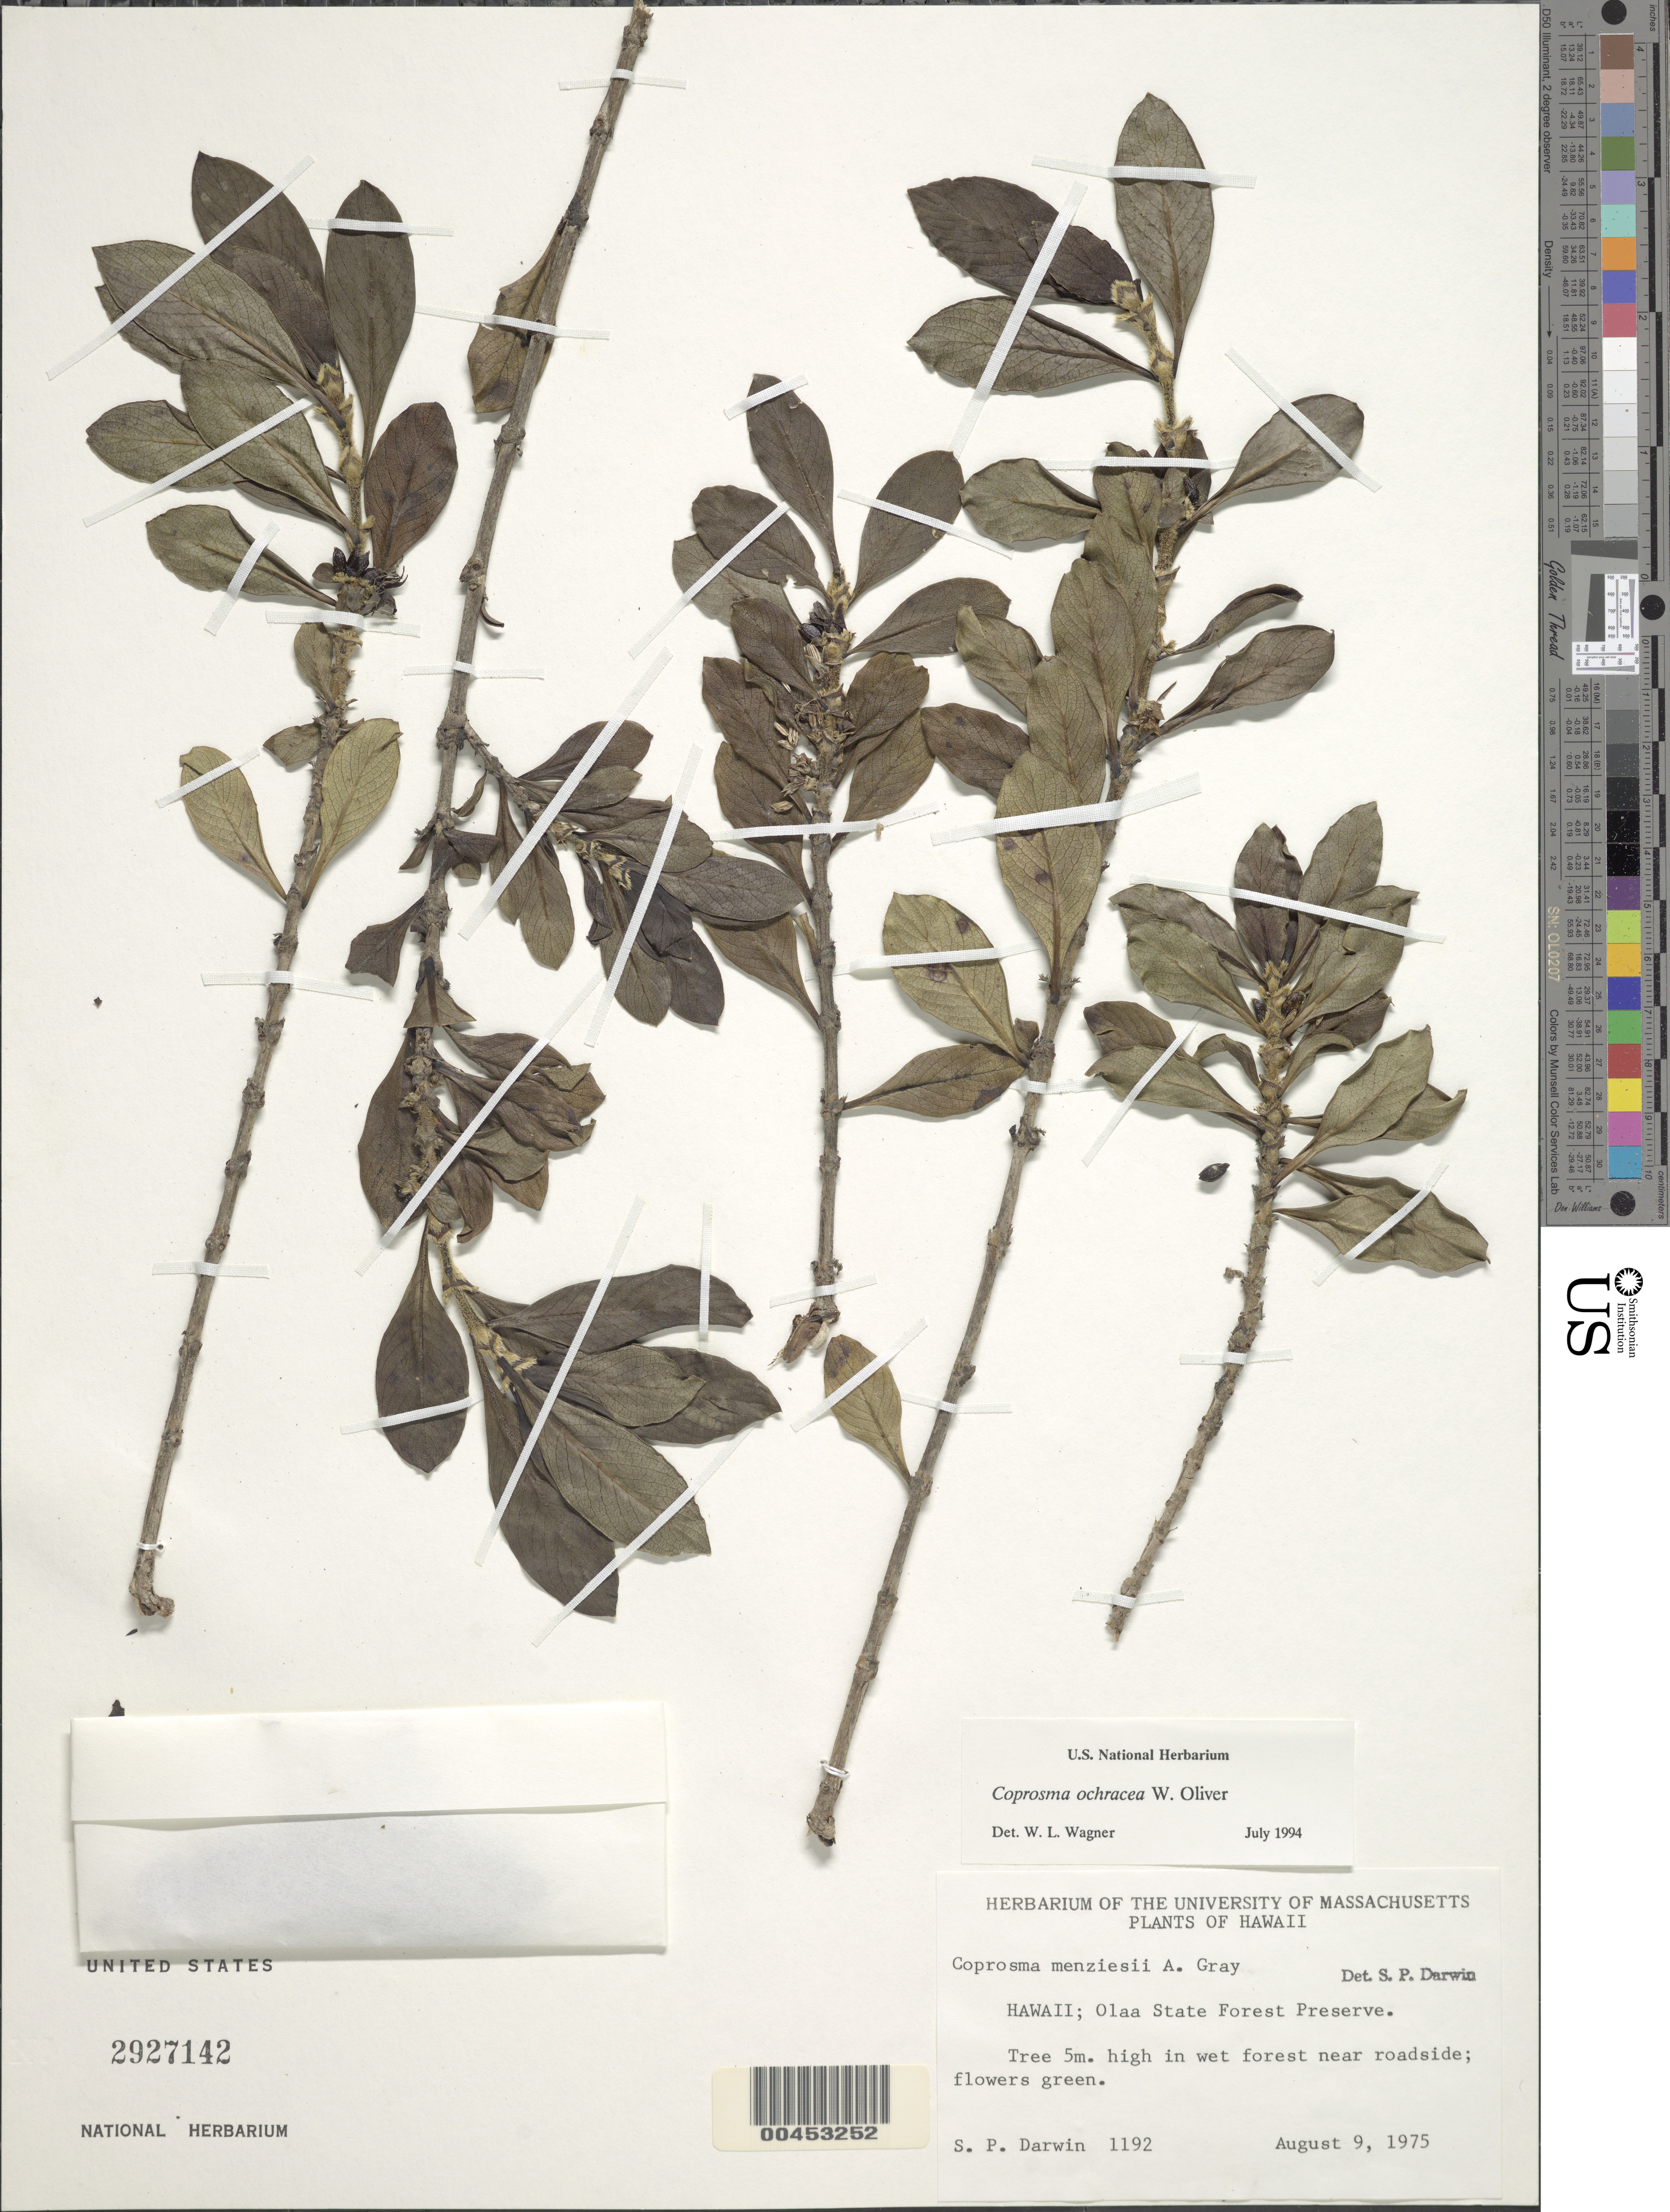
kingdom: Plantae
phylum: Tracheophyta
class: Magnoliopsida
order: Gentianales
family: Rubiaceae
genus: Coprosma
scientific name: Coprosma ochracea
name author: W.R.B. Oliv.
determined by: Wagner, W. L., (BOT), Smithsonian Institution - National Museum of Natural History (UNITED STATES)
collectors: S. P. Darwin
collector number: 1192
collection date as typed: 9 Aug 1975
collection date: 1975-08-09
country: United States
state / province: Hawaii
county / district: Hawaii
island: Hawaii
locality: Olaa State For Preserve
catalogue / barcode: US 2927142